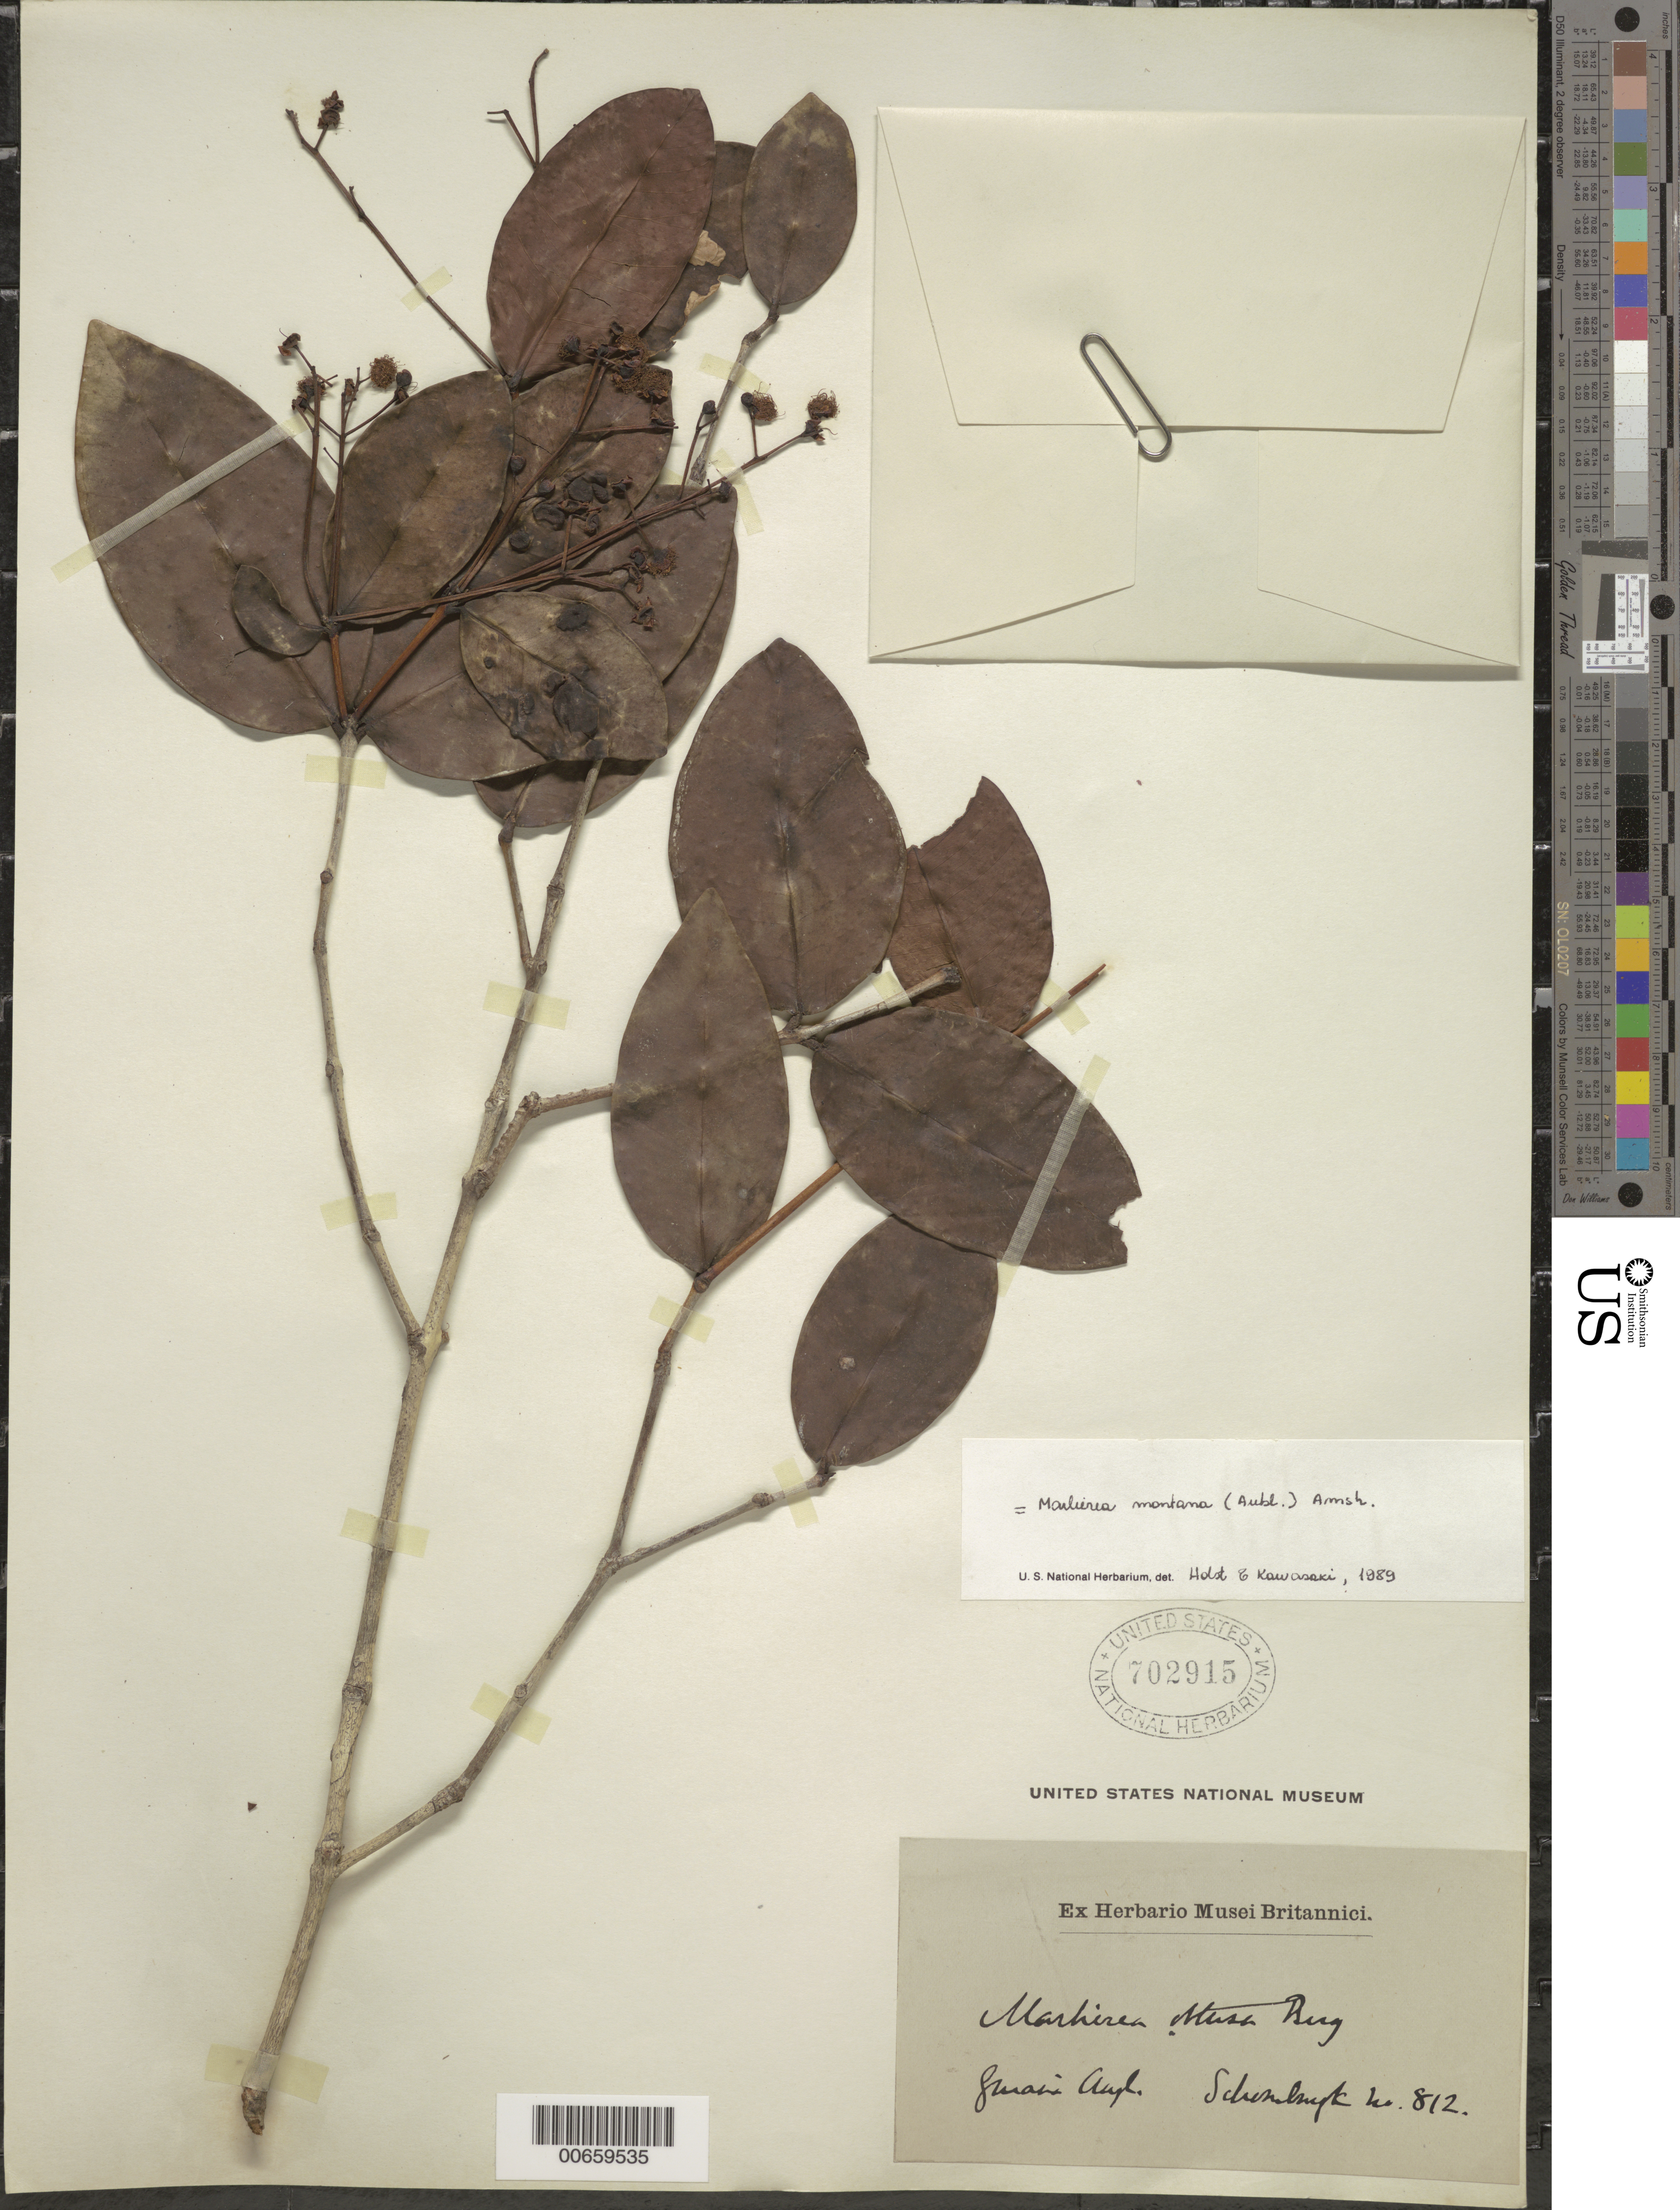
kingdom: Plantae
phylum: Tracheophyta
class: Magnoliopsida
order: Myrtales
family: Myrtaceae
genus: Myrcia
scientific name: Myrcia neomontana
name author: E. Lucas & C.E. Wilson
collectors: -- Schomburgk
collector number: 812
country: Guyana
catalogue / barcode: US 702915